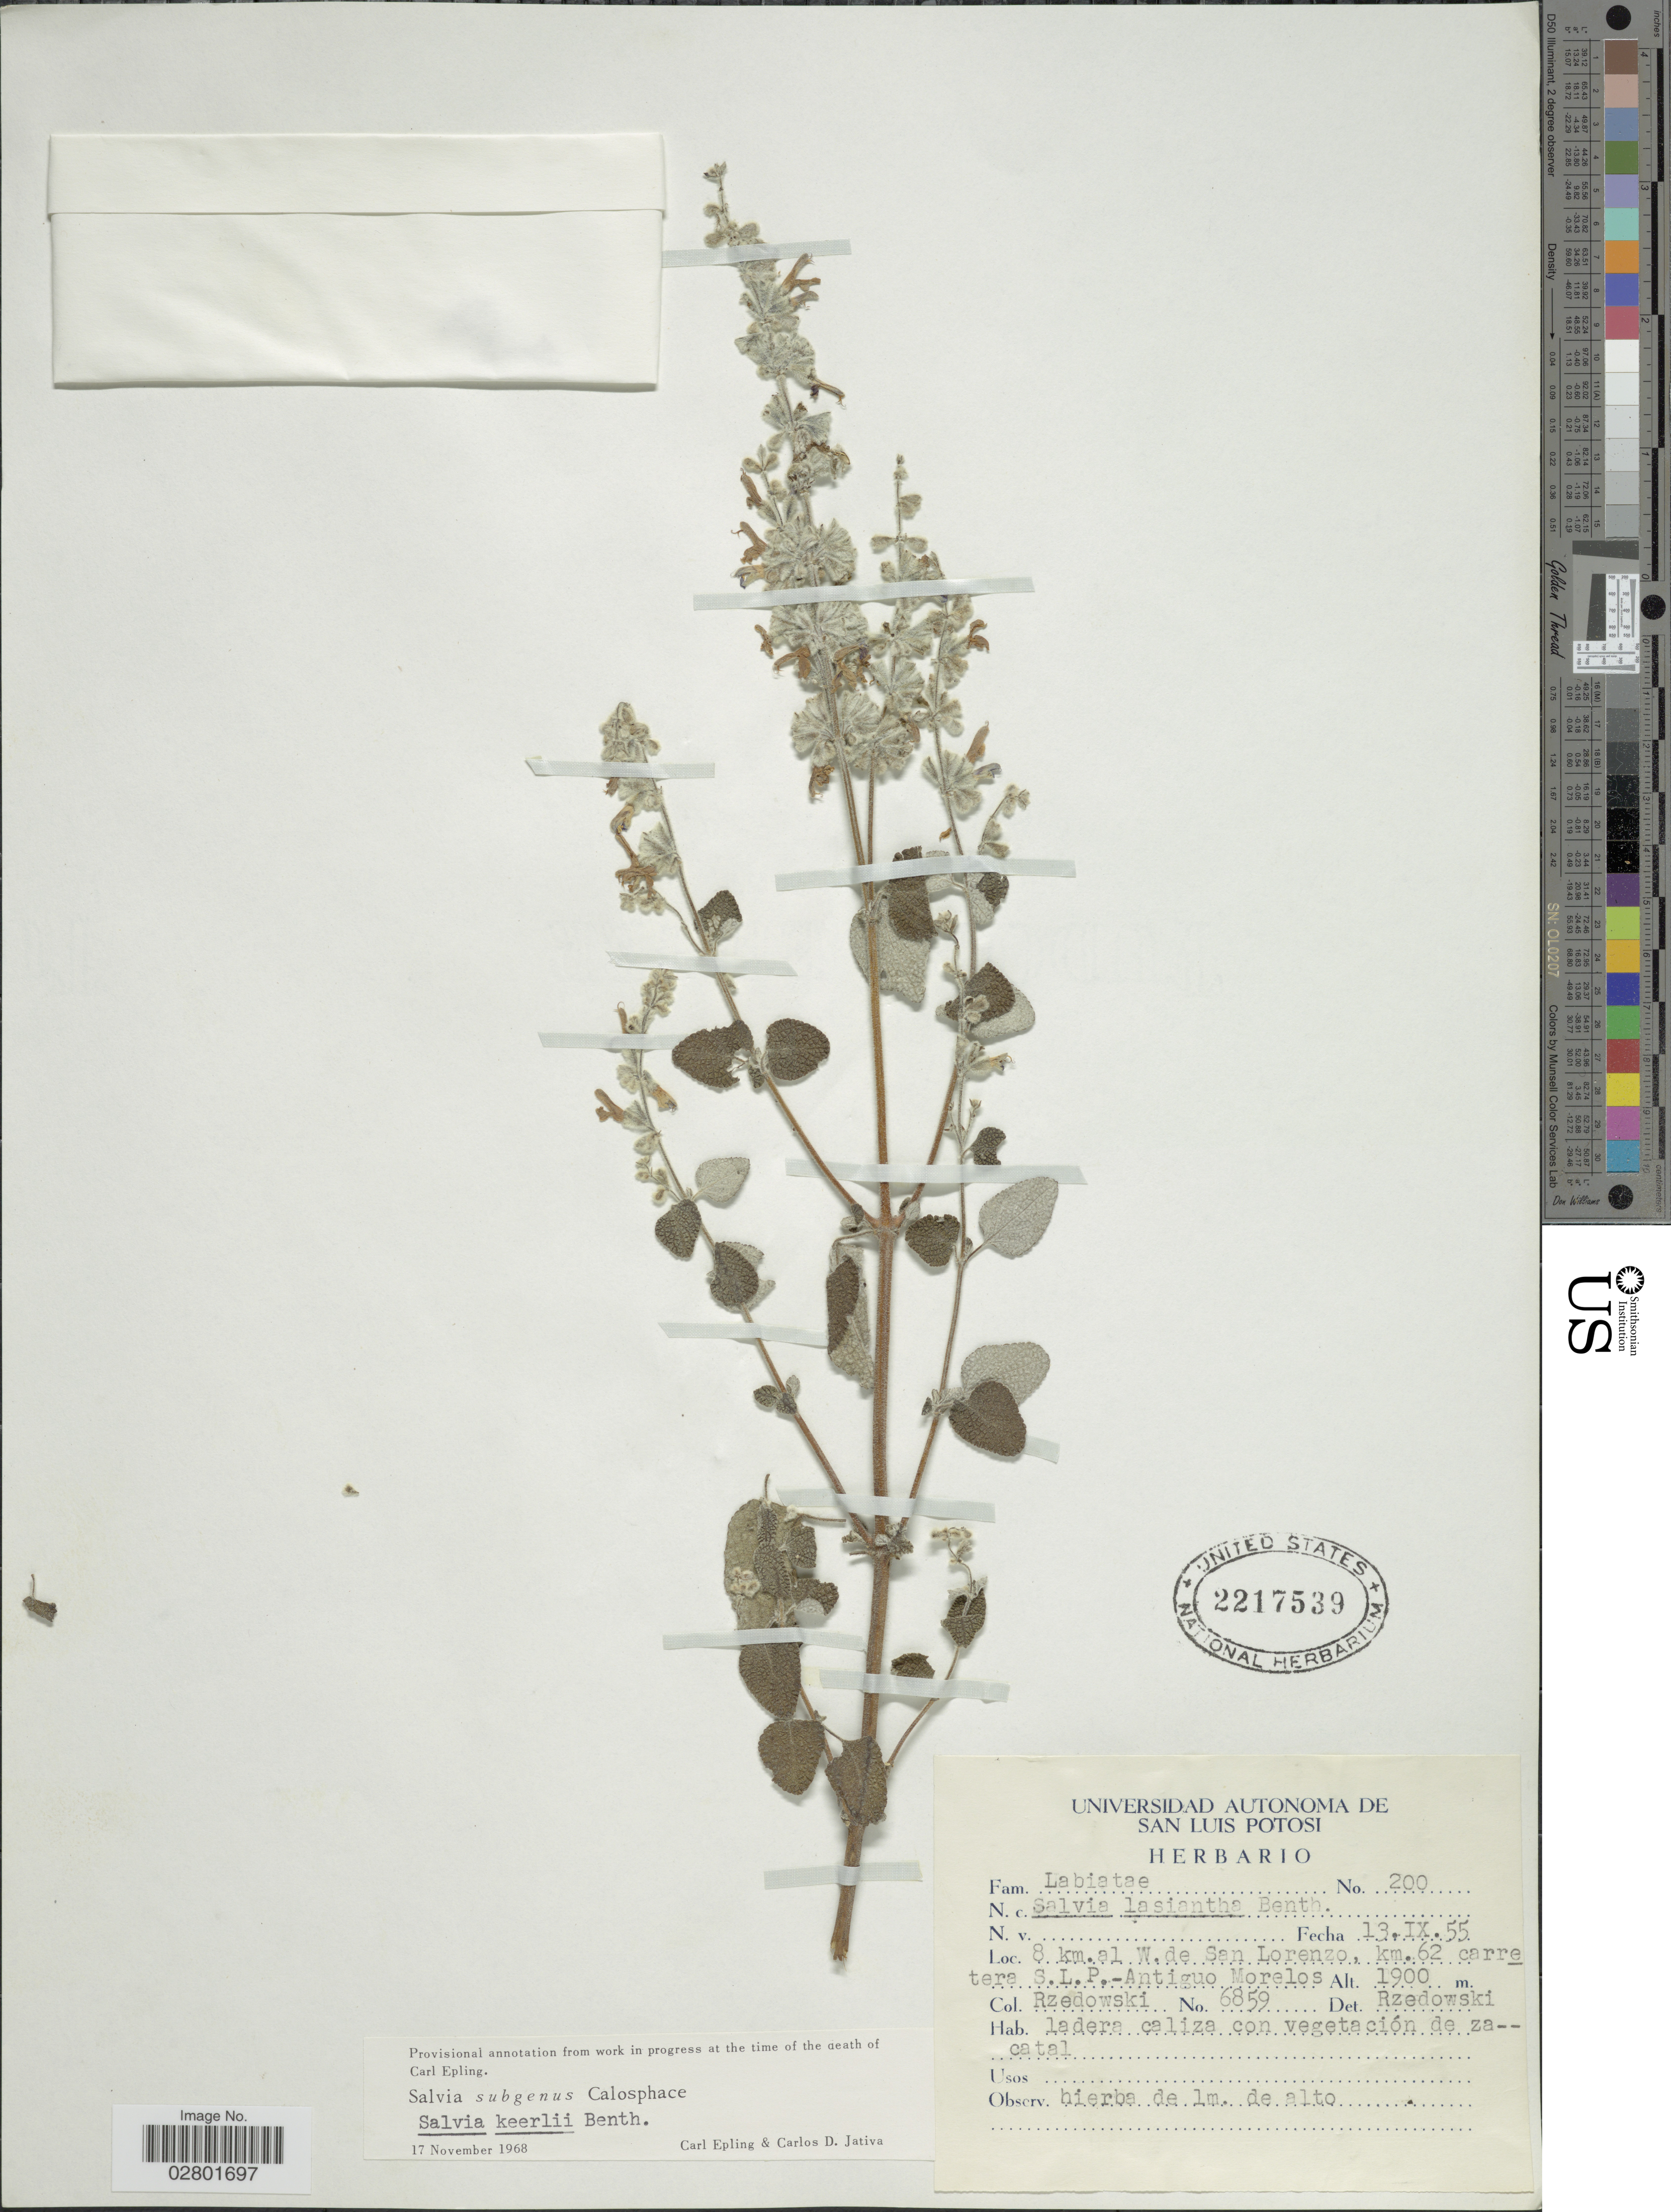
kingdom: Plantae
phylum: Tracheophyta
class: Magnoliopsida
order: Lamiales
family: Lamiaceae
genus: Salvia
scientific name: Salvia keerlii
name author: Benth.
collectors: Rzedowski, --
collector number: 6859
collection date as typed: Transcribed d/m/y: 13/9/55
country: Mexico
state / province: San Luis Potosí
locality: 8 km. al W. de San Lorenzo, km. 62 carretera S.L.P.-Antiguo Morelos.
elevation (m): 1900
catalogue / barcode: US 2217539